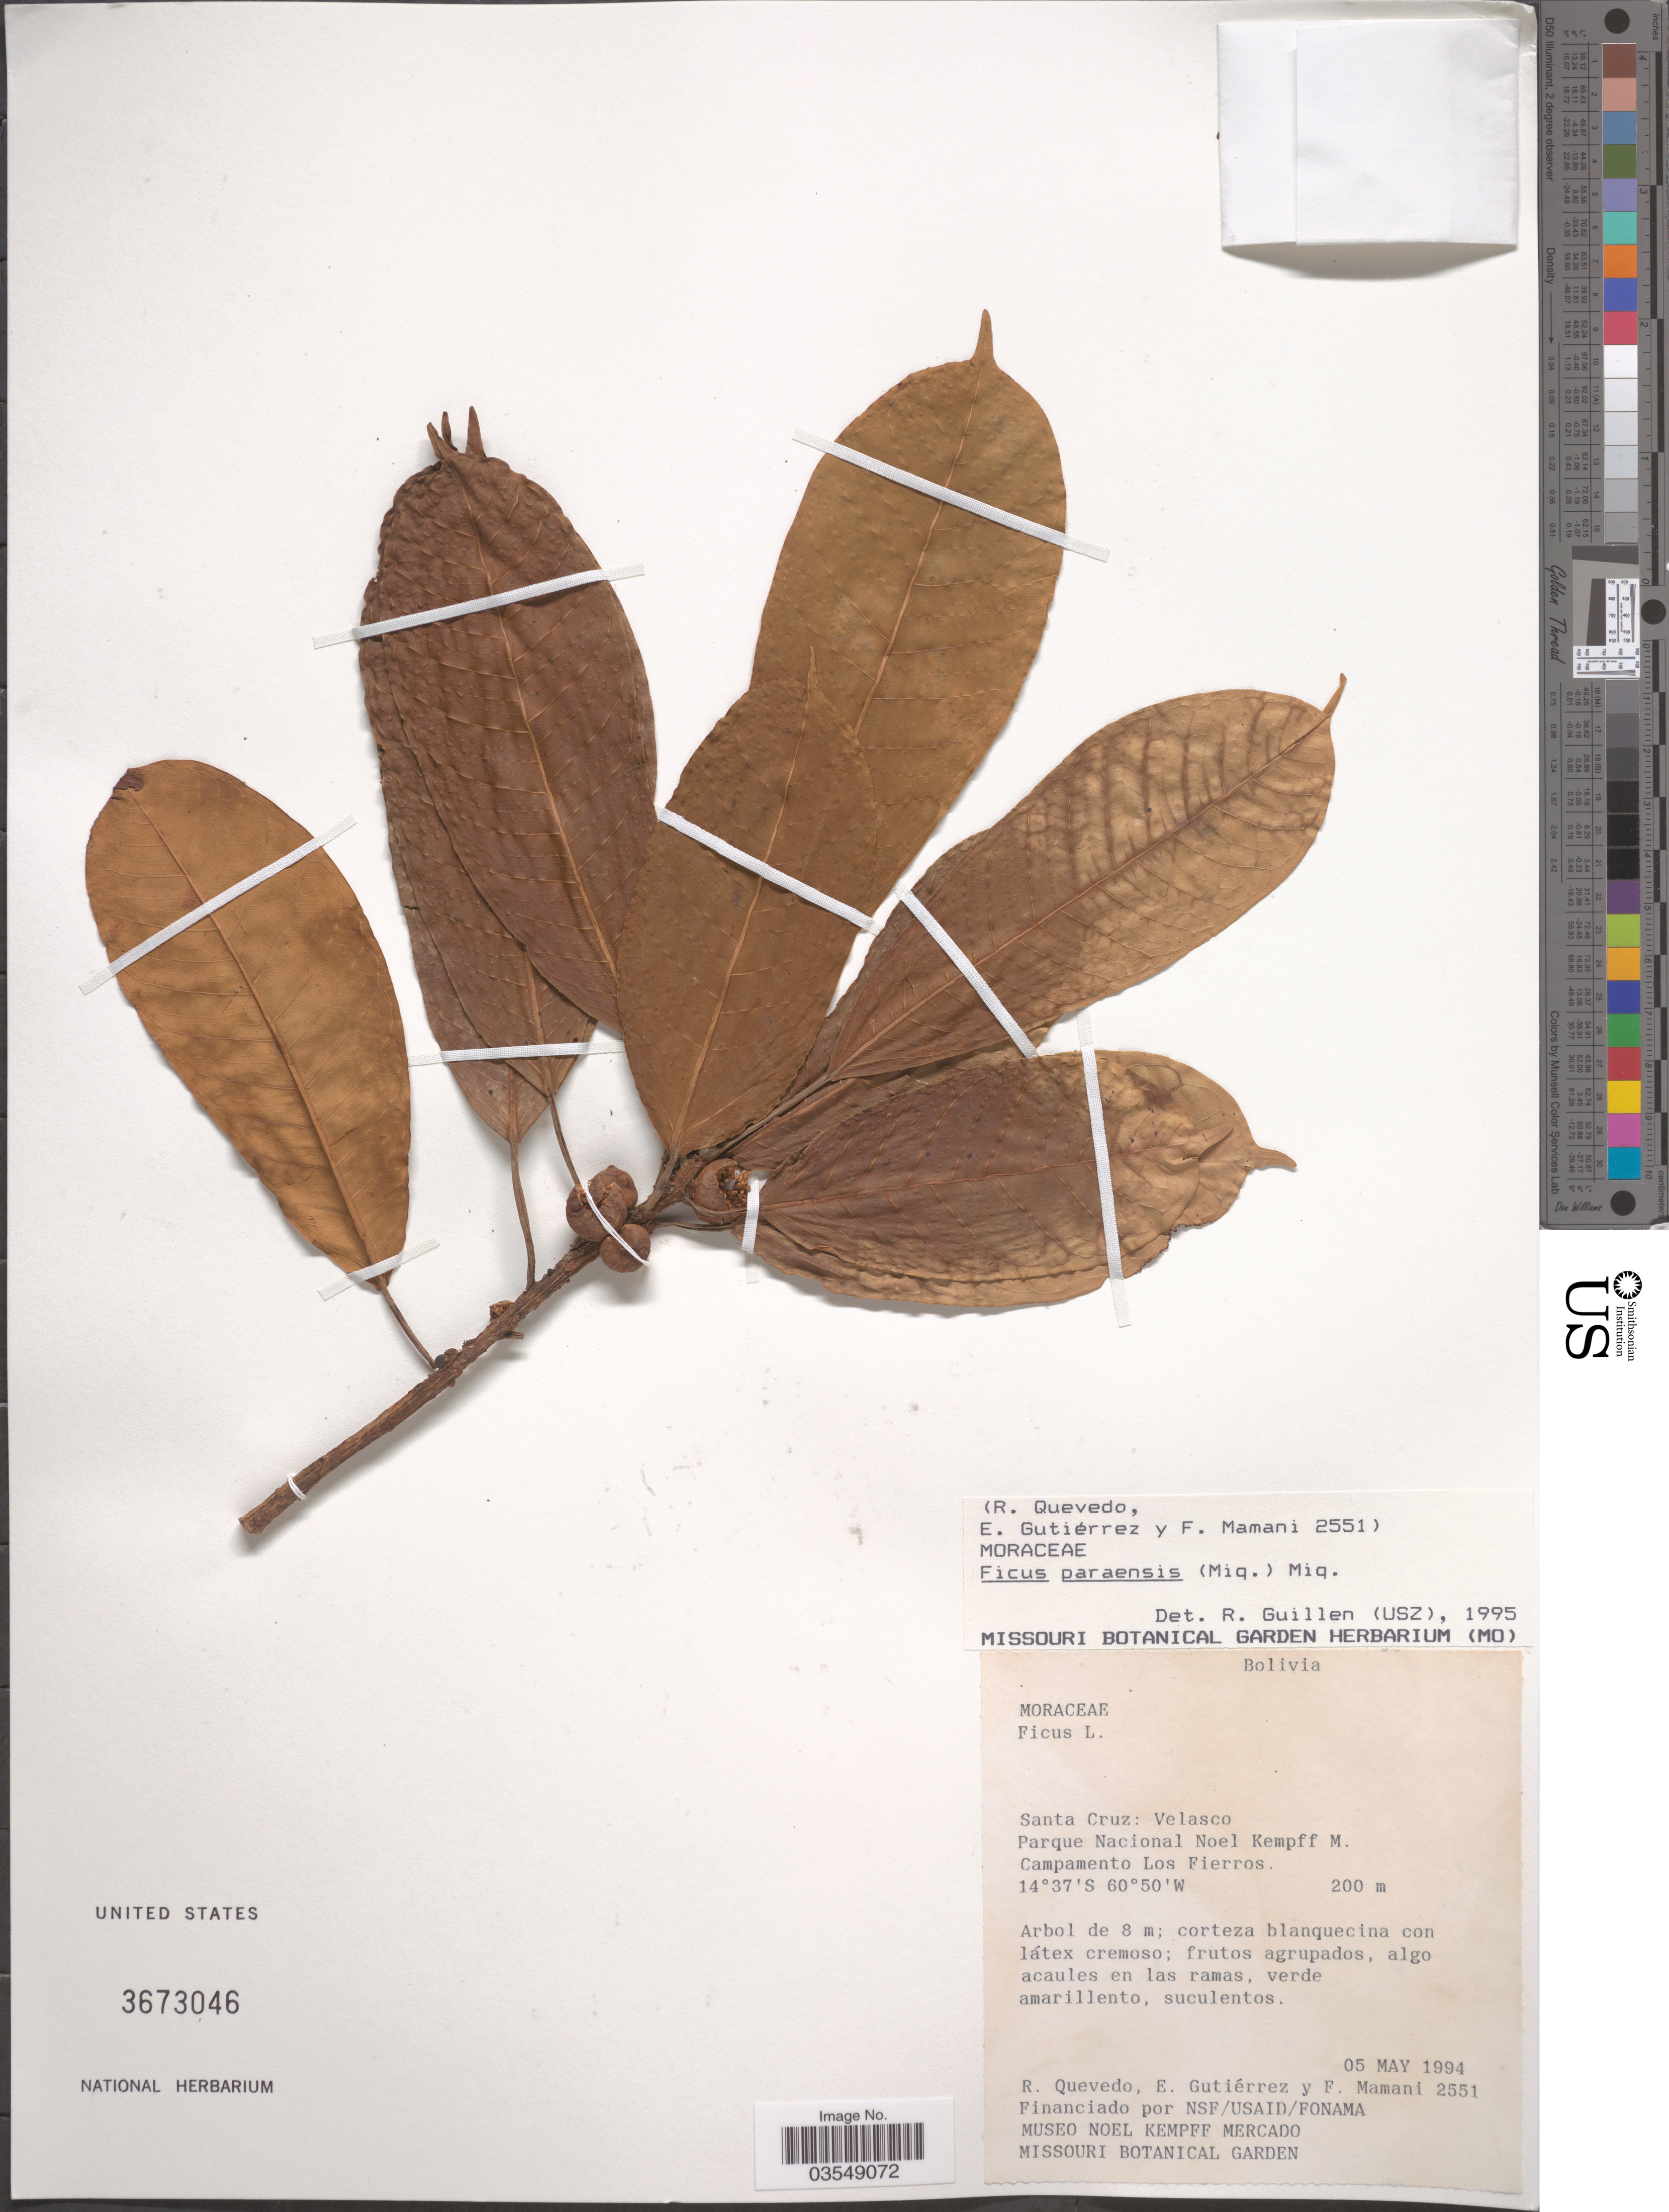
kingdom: Plantae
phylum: Tracheophyta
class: Magnoliopsida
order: Rosales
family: Moraceae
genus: Ficus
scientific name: Ficus paraensis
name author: (Miq.) Miq.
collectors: R. Quevedo, E. Gutiérrez & F. Mamani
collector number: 2551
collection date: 1994-05-05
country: Bolivia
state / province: Santa Cruz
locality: Velasco. Parque Nacional Noel Kempff M. Campamento Los Fierros.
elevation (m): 200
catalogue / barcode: US 3673046